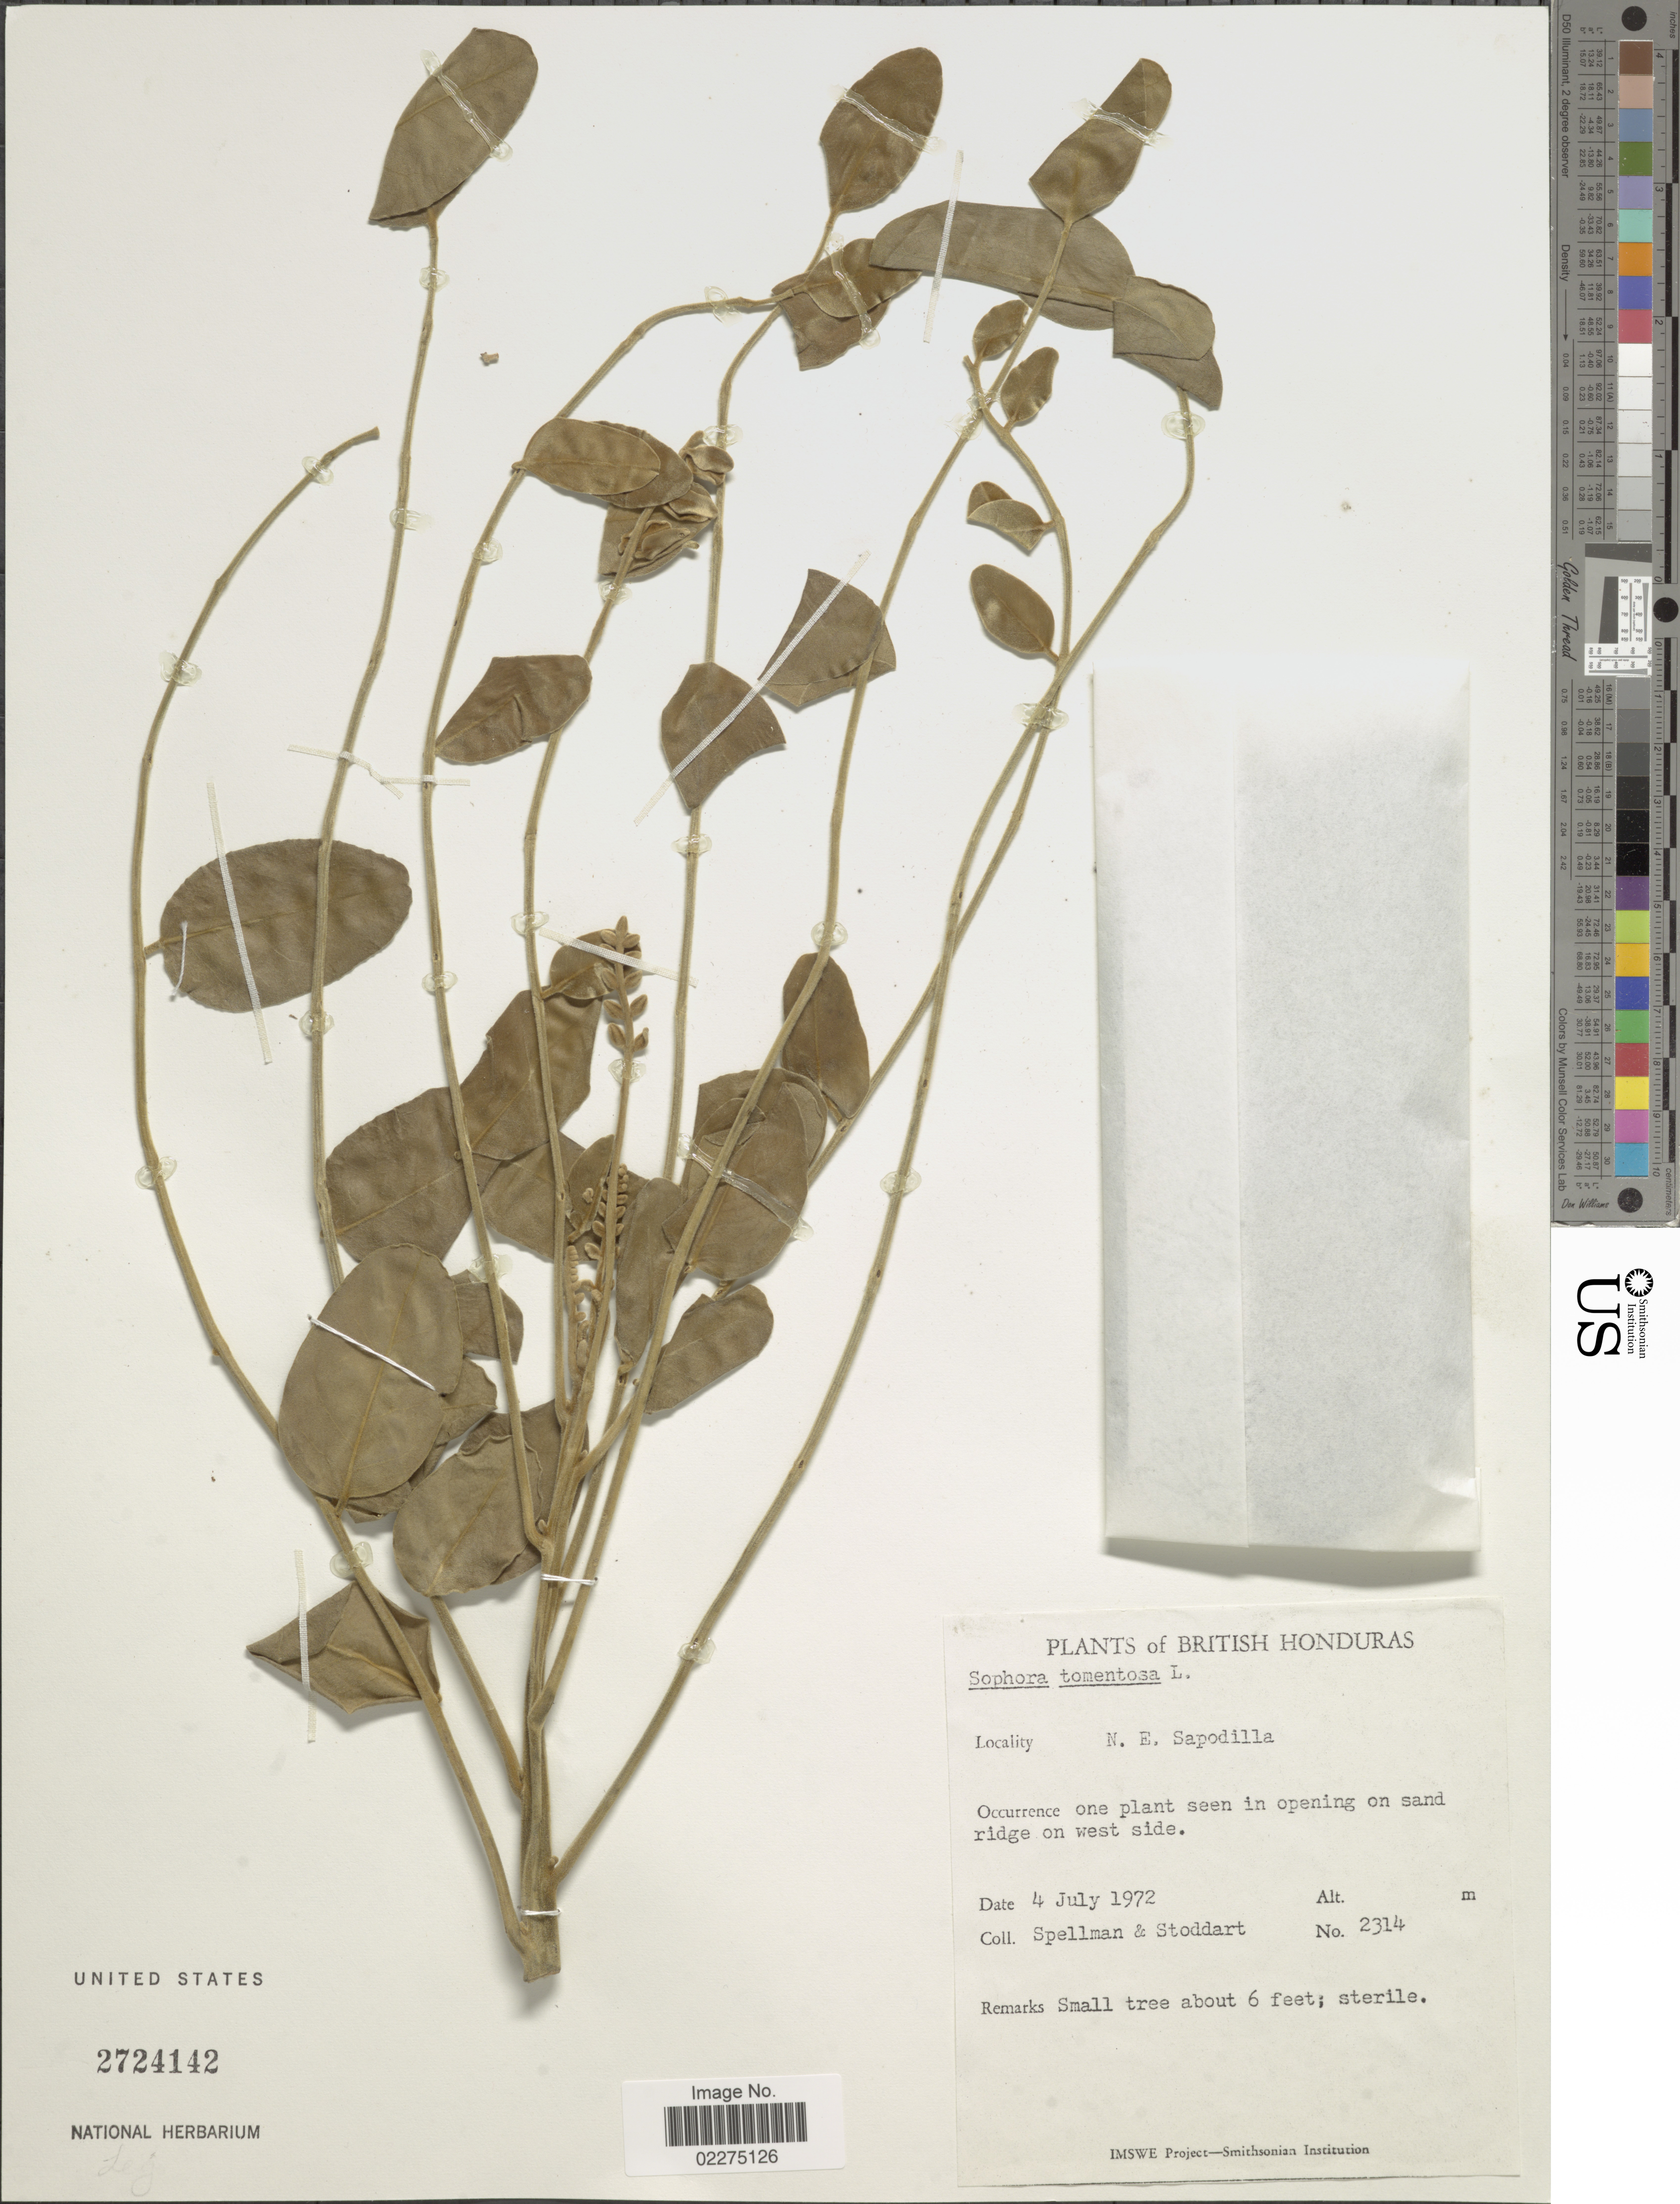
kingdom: Plantae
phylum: Tracheophyta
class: Magnoliopsida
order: Fabales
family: Fabaceae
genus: Sophora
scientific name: Sophora tomentosa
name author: L.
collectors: Spellman, -- & -. Stoddart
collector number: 2314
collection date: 1972-07-04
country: Belize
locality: British Honduras. N. E. Sapodilla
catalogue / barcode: US 2724142